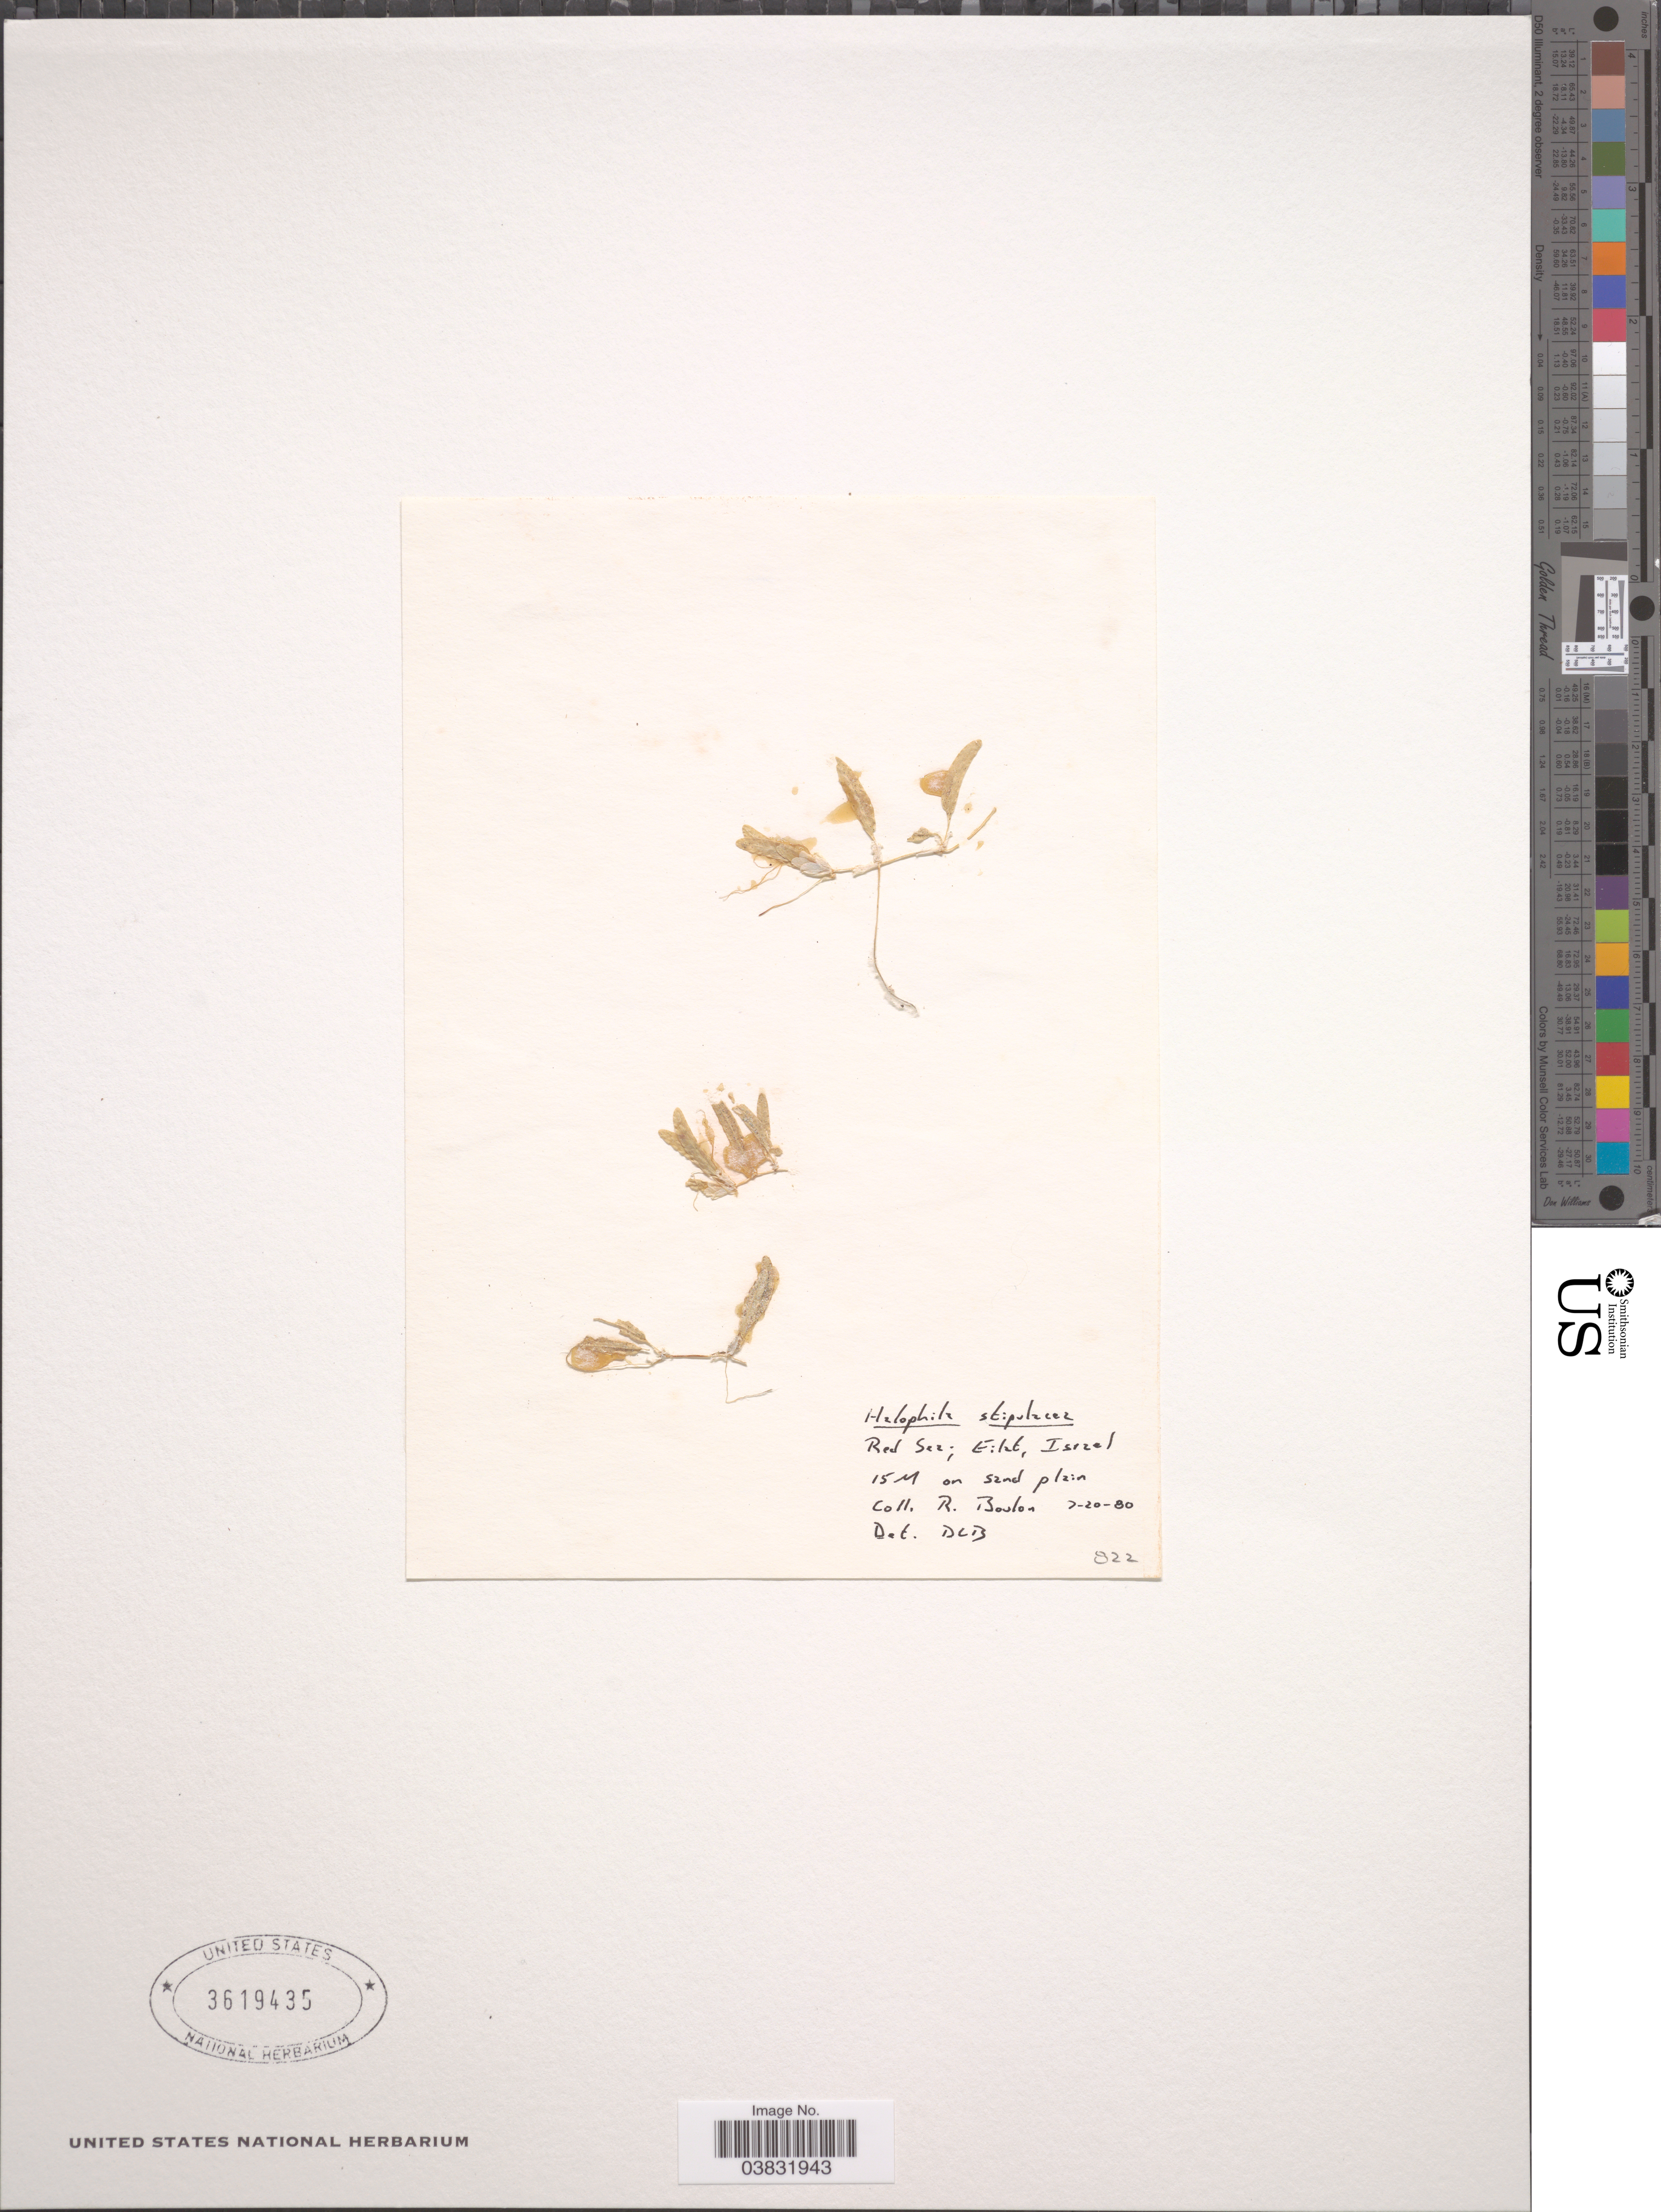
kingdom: Plantae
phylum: Tracheophyta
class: Liliopsida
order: Alismatales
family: Hydrocharitaceae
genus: Halophila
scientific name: Halophila stipulacea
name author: (Forssk.) Asch.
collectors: R. Boulon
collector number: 822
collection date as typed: Transcribed d/m/y: 20/7/80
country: Israel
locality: Red Sea, Eilat.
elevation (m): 15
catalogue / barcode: US 3619435